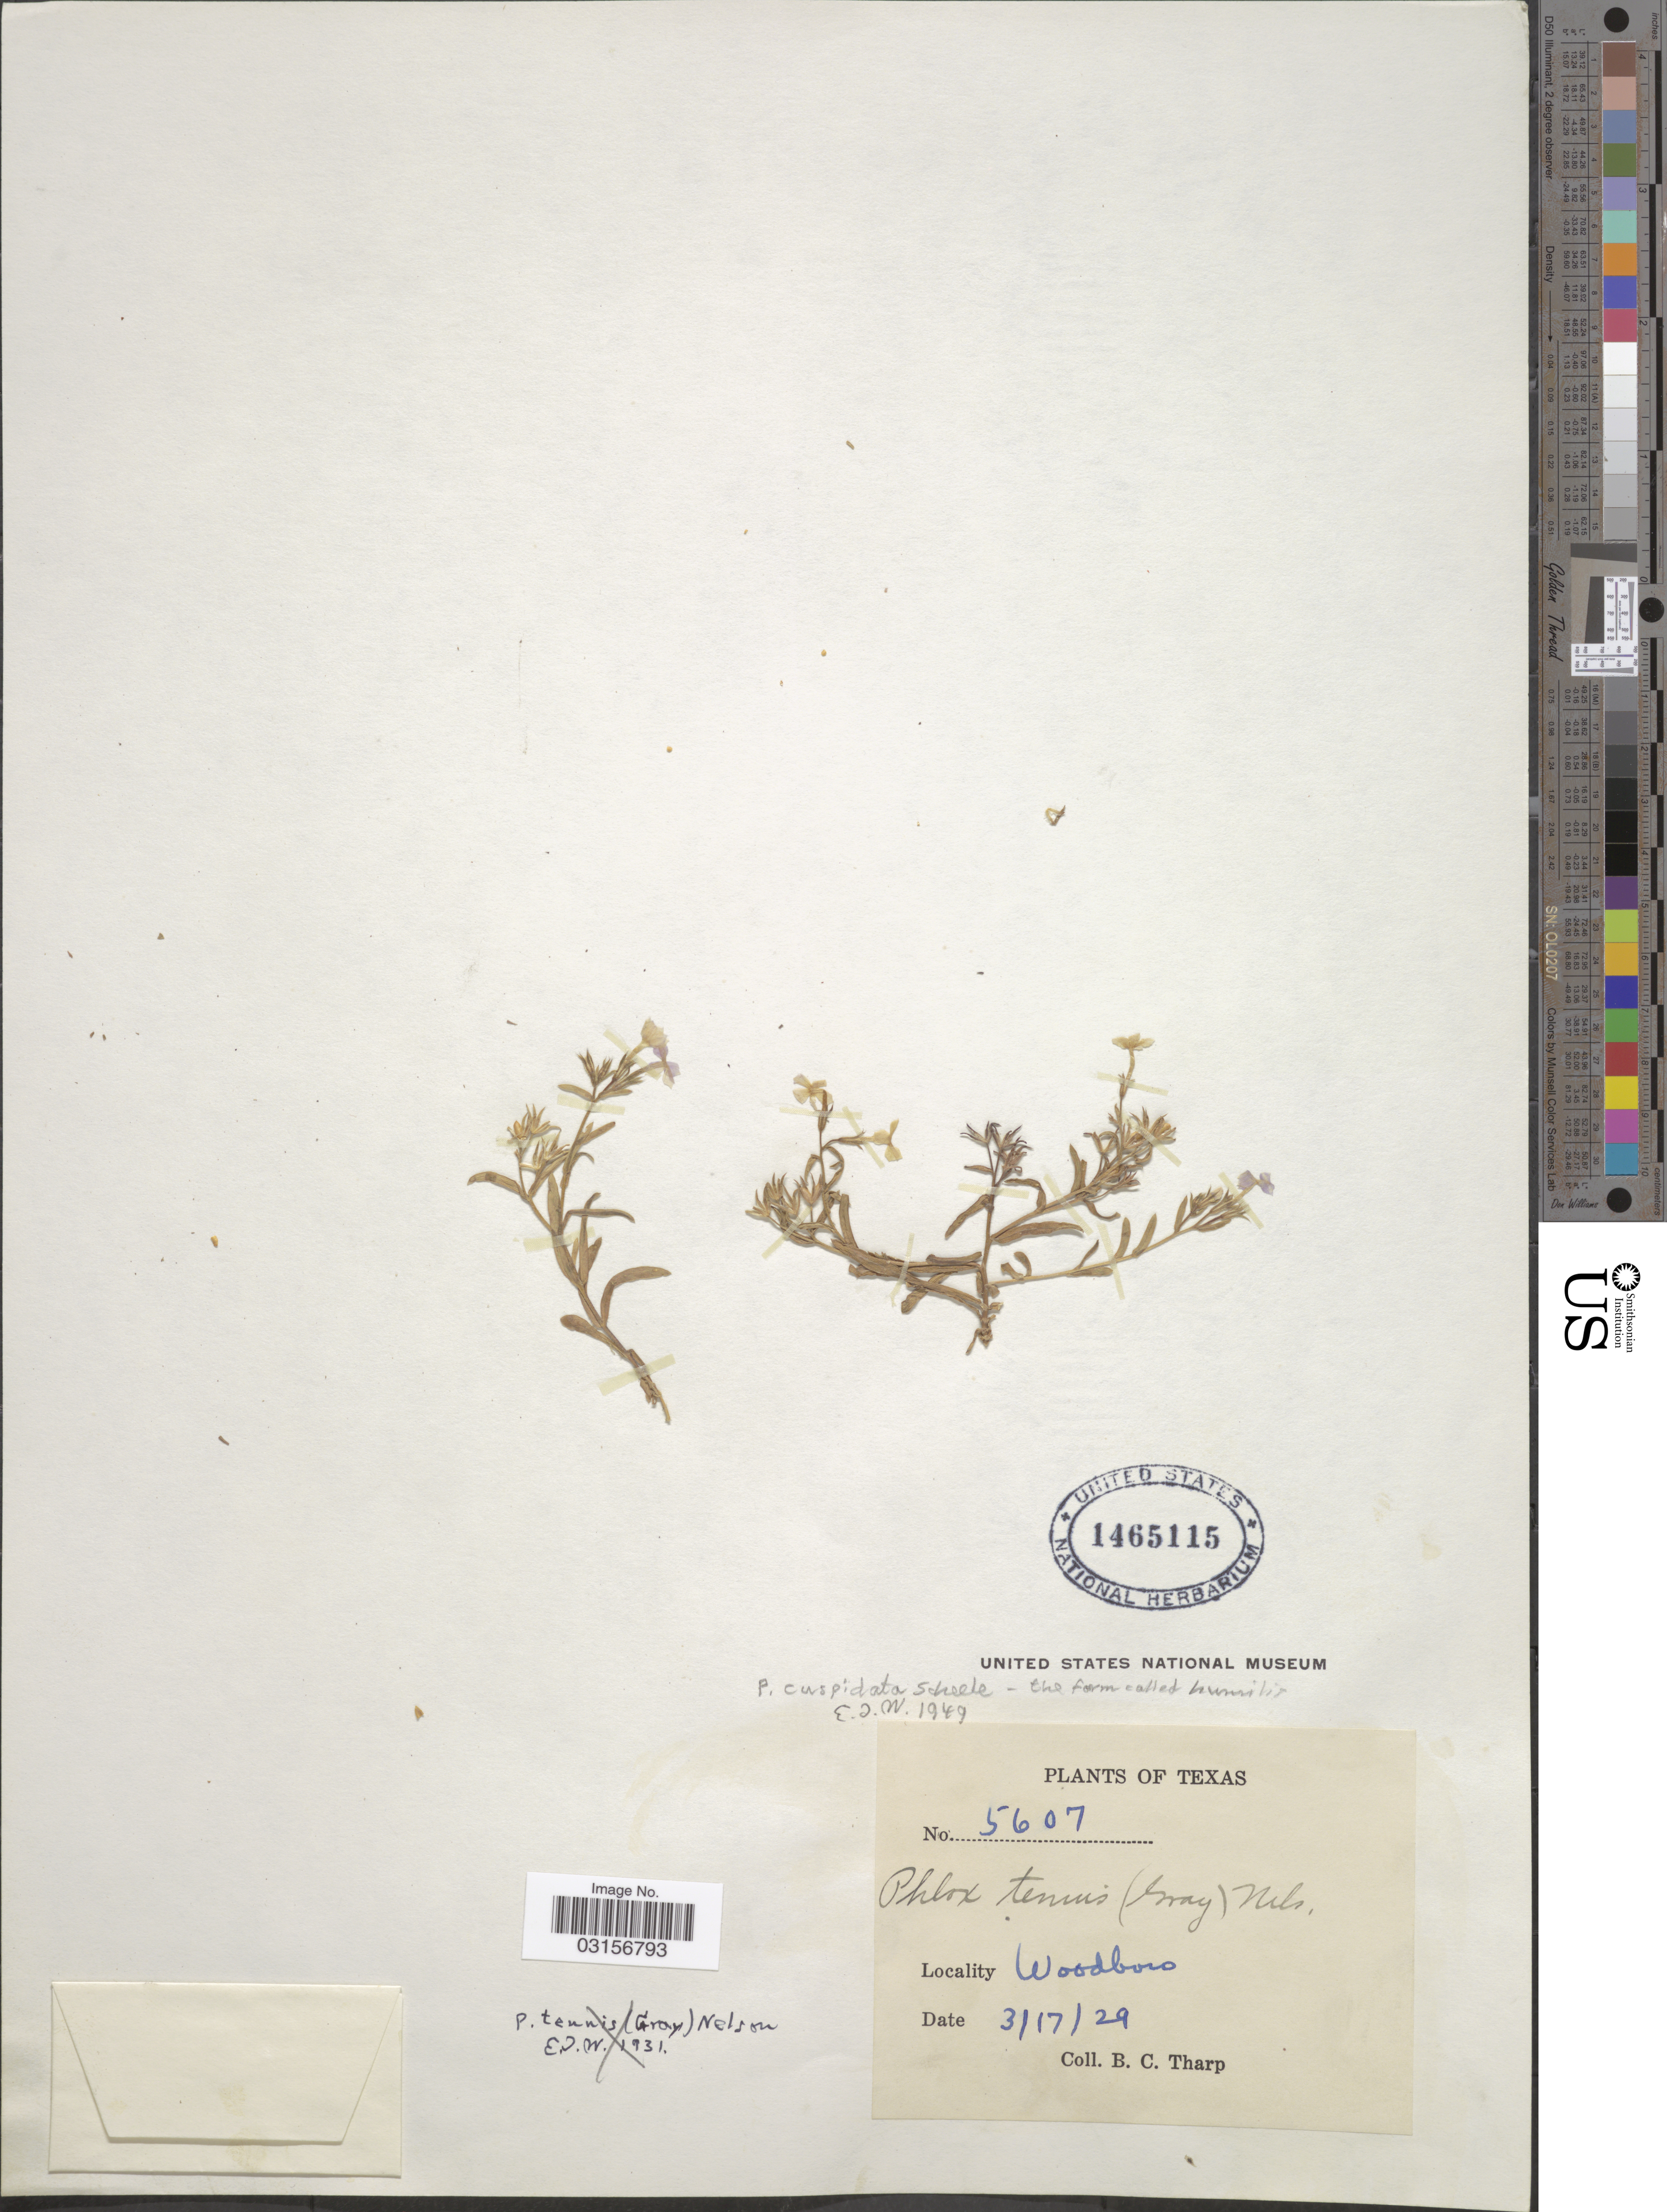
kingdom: Plantae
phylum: Tracheophyta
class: Magnoliopsida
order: Ericales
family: Polemoniaceae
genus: Phlox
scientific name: Phlox cuspidata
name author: Scheele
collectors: B. C. Tharp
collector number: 5607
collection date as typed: Transcribed d/m/y: 17/3/29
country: United States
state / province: Texas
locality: Woodboro.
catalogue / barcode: US 1465115